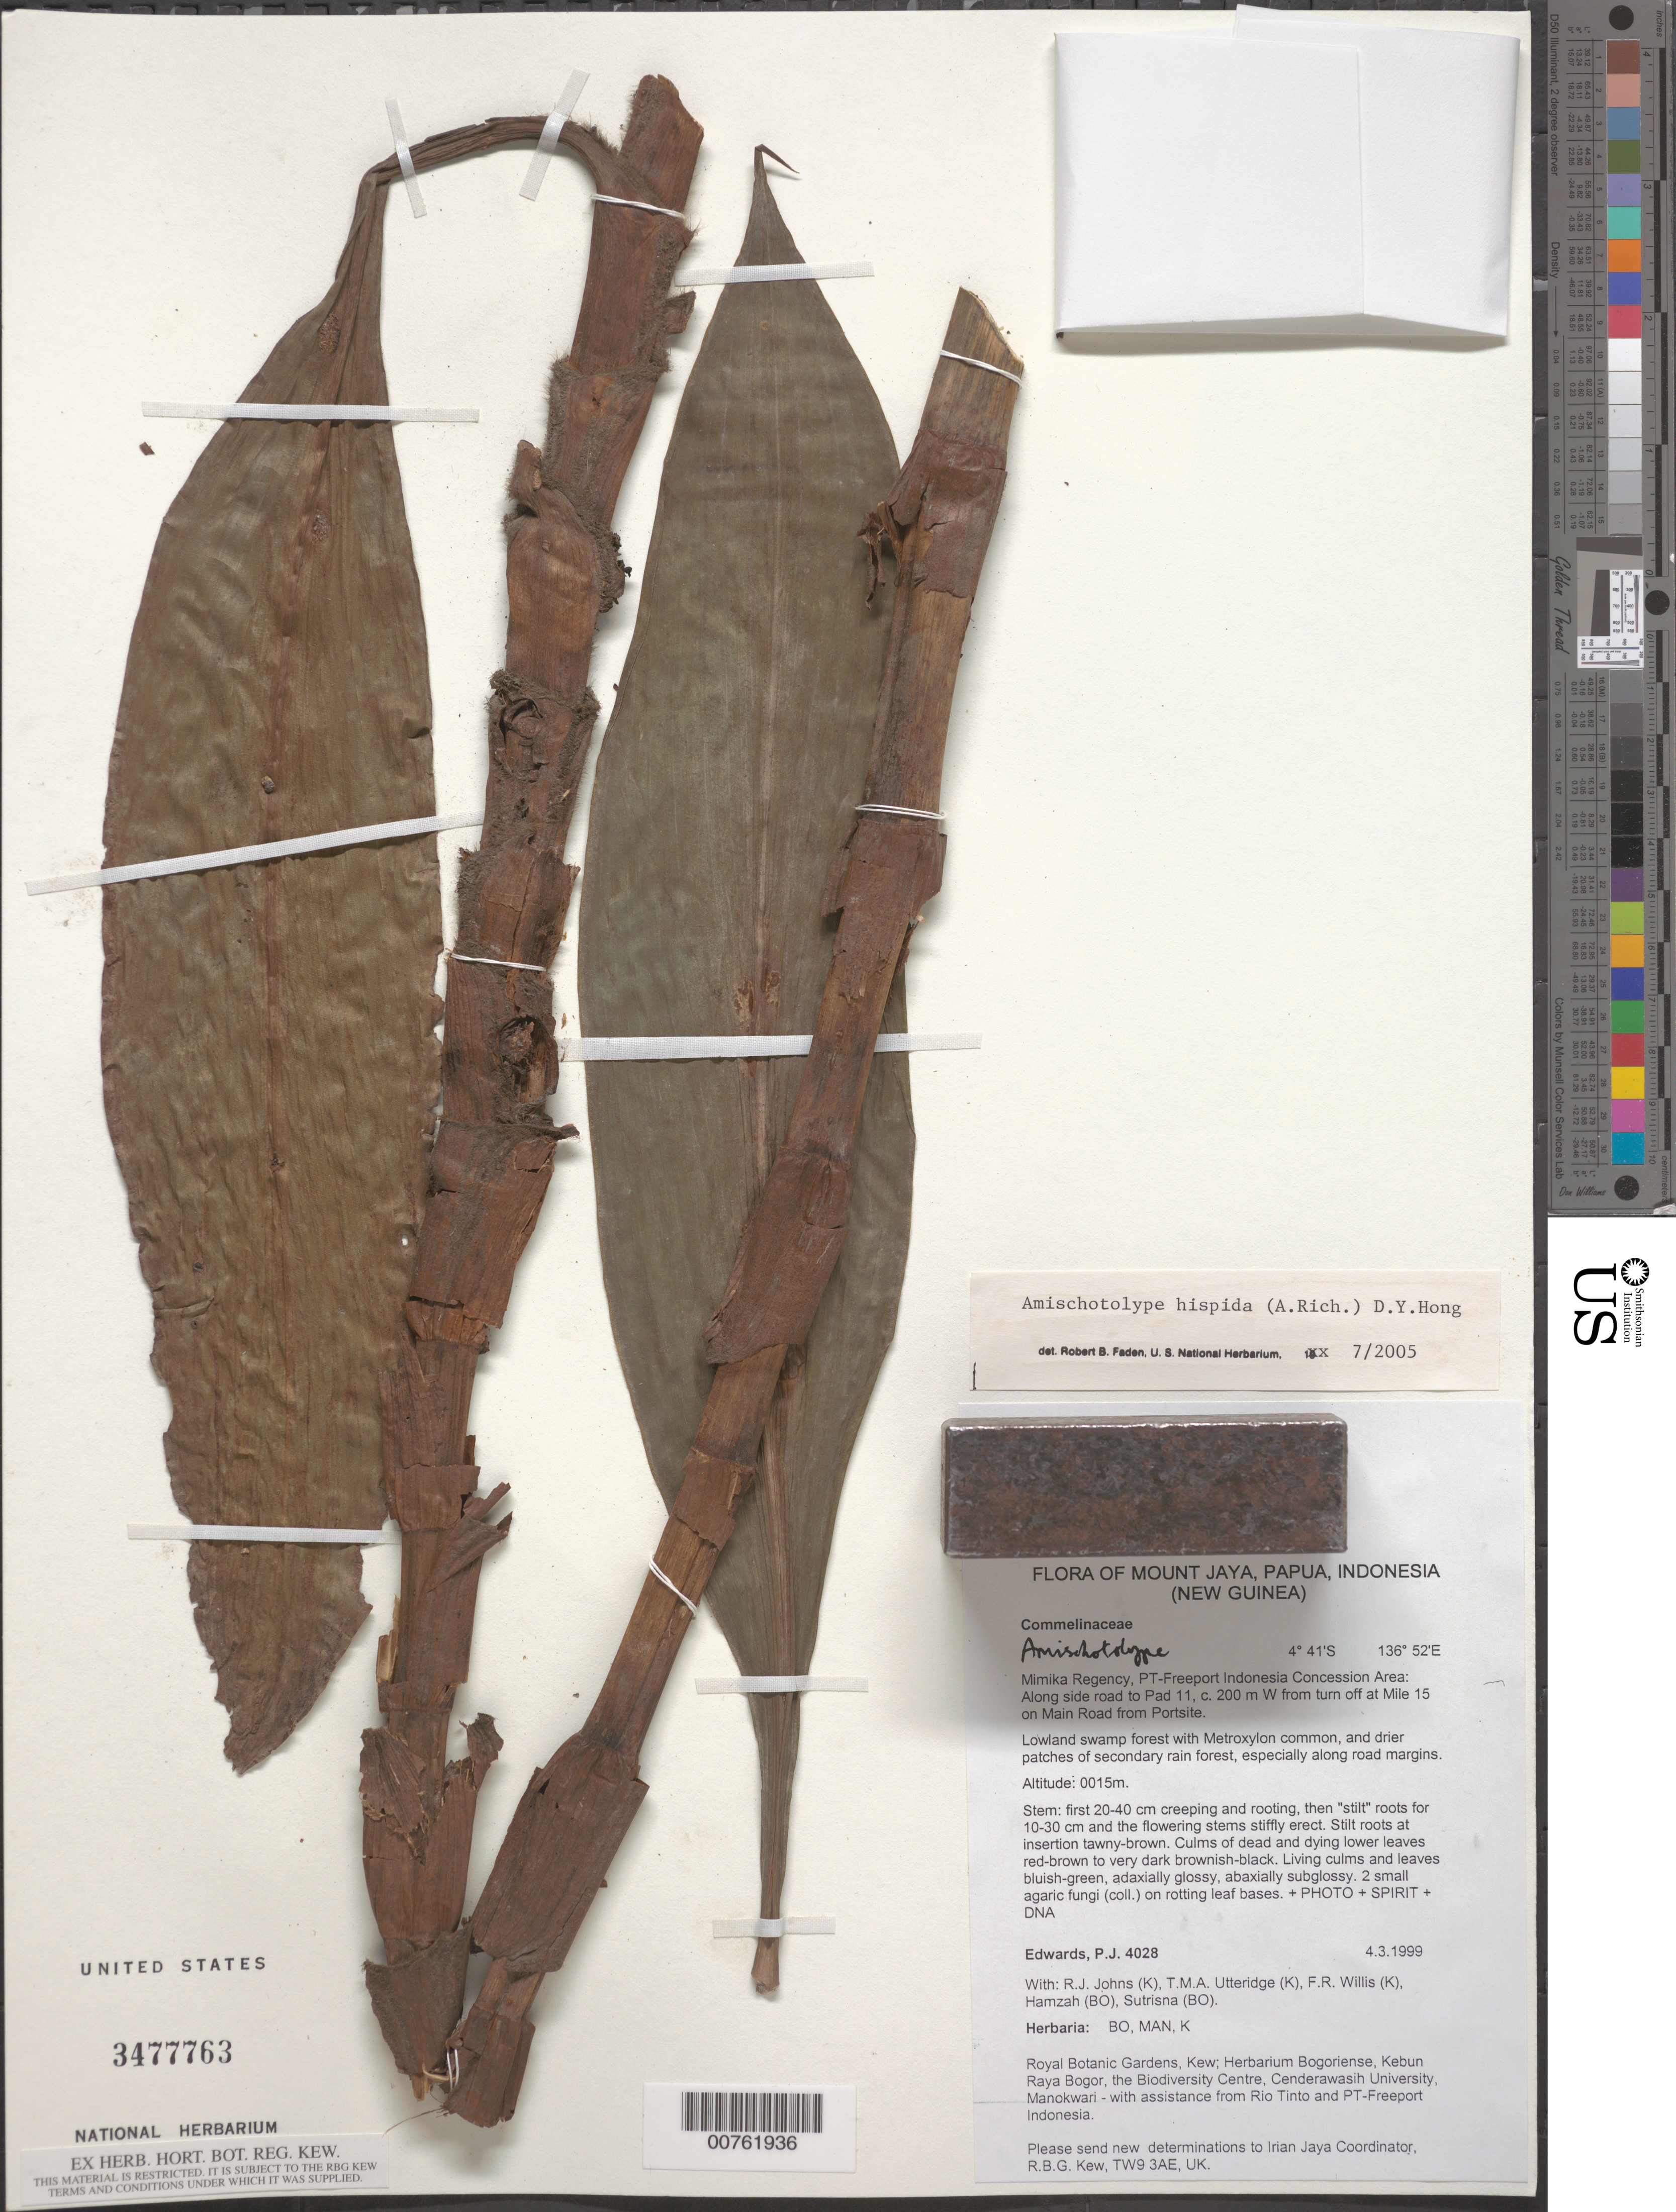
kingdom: Plantae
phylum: Tracheophyta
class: Liliopsida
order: Commelinales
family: Commelinaceae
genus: Amischotolype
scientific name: Amischotolype hispida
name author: (A. Rich.) D.Y. Hong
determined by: Faden, Robert B., (US), Smithsonian Institution - National Museum of Natural History (UNITED STATES)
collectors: P. Edwards et al.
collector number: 4028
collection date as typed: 04 Mar 1999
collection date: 1999-03-04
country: Indonesia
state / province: Papua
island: New Guinea Island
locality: Mimika Regency, PT-Freeport Indonesia Concession Area: Along side road to Pad 11, c. 200 m W from turn off at Mile 15 on Main Road from Portsite. Irian Jaya.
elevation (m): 15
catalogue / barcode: US 3477763